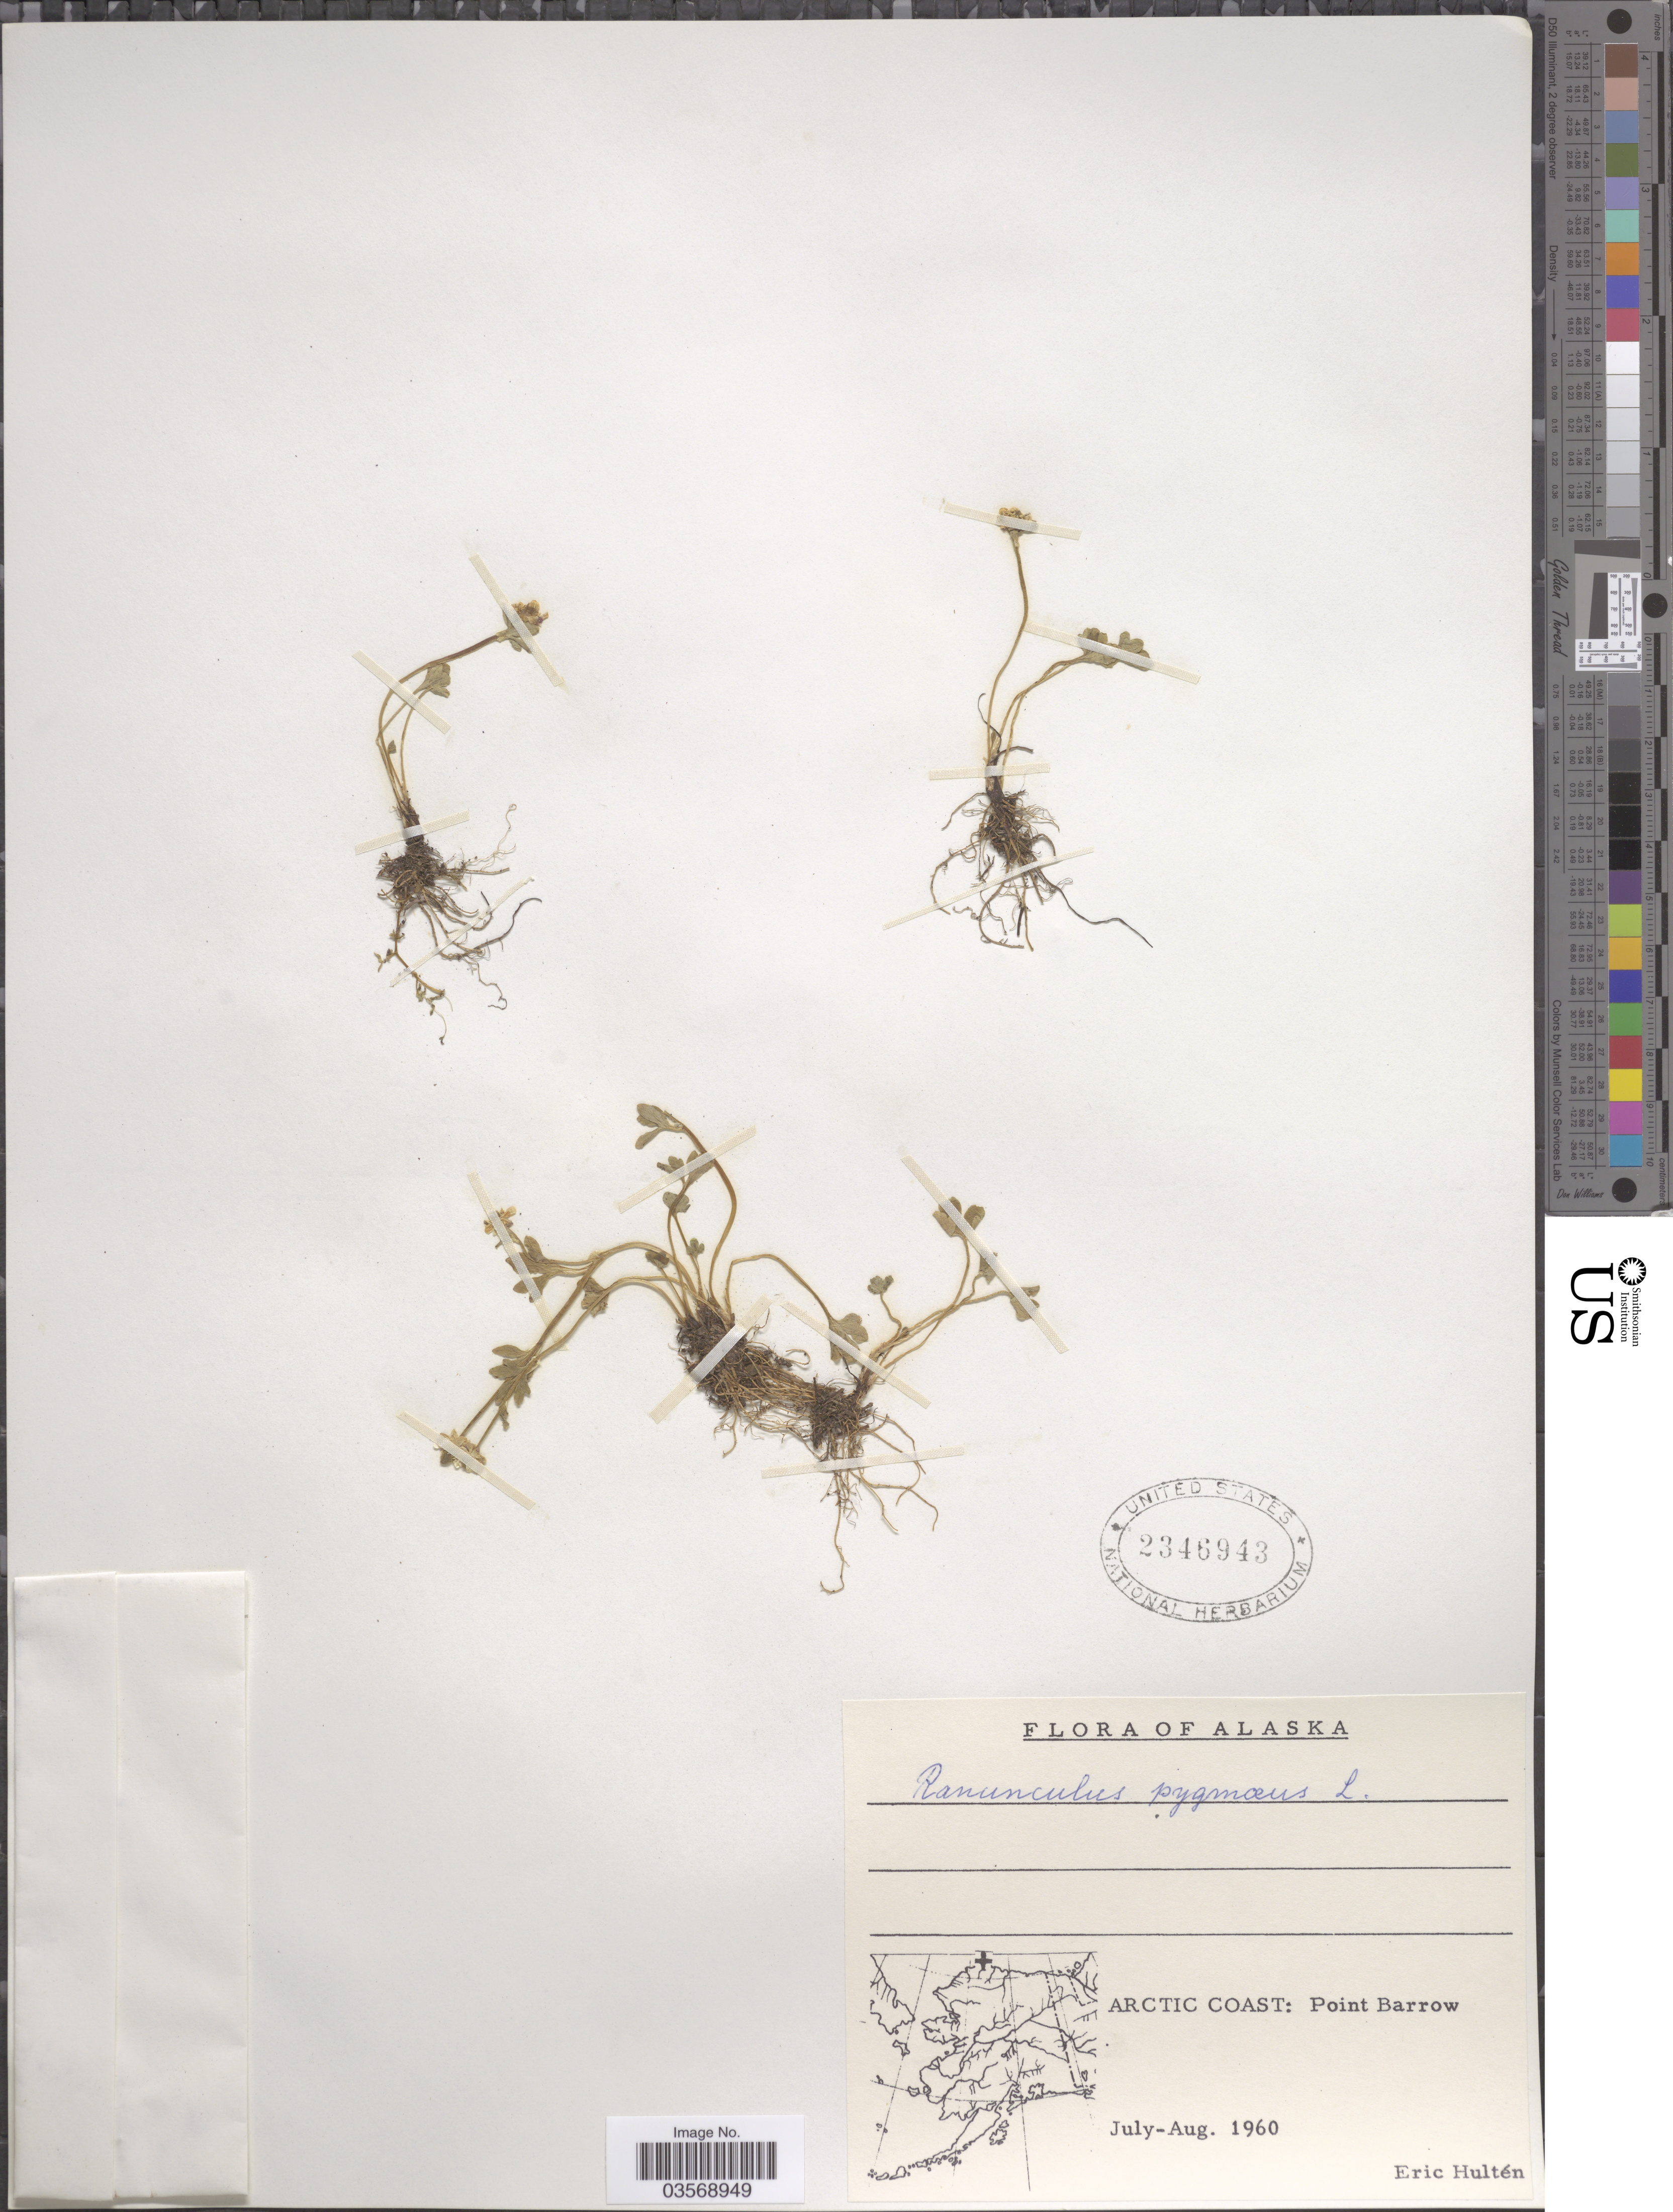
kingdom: Plantae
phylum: Tracheophyta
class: Magnoliopsida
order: Ranunculales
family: Ranunculaceae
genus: Ranunculus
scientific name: Ranunculus pygmaeus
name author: Wahlenb.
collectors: E. G. Hultén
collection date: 1960-07/1960-08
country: United States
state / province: Alaska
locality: Arctic Coast: Point Barrow.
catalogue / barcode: US 2346943